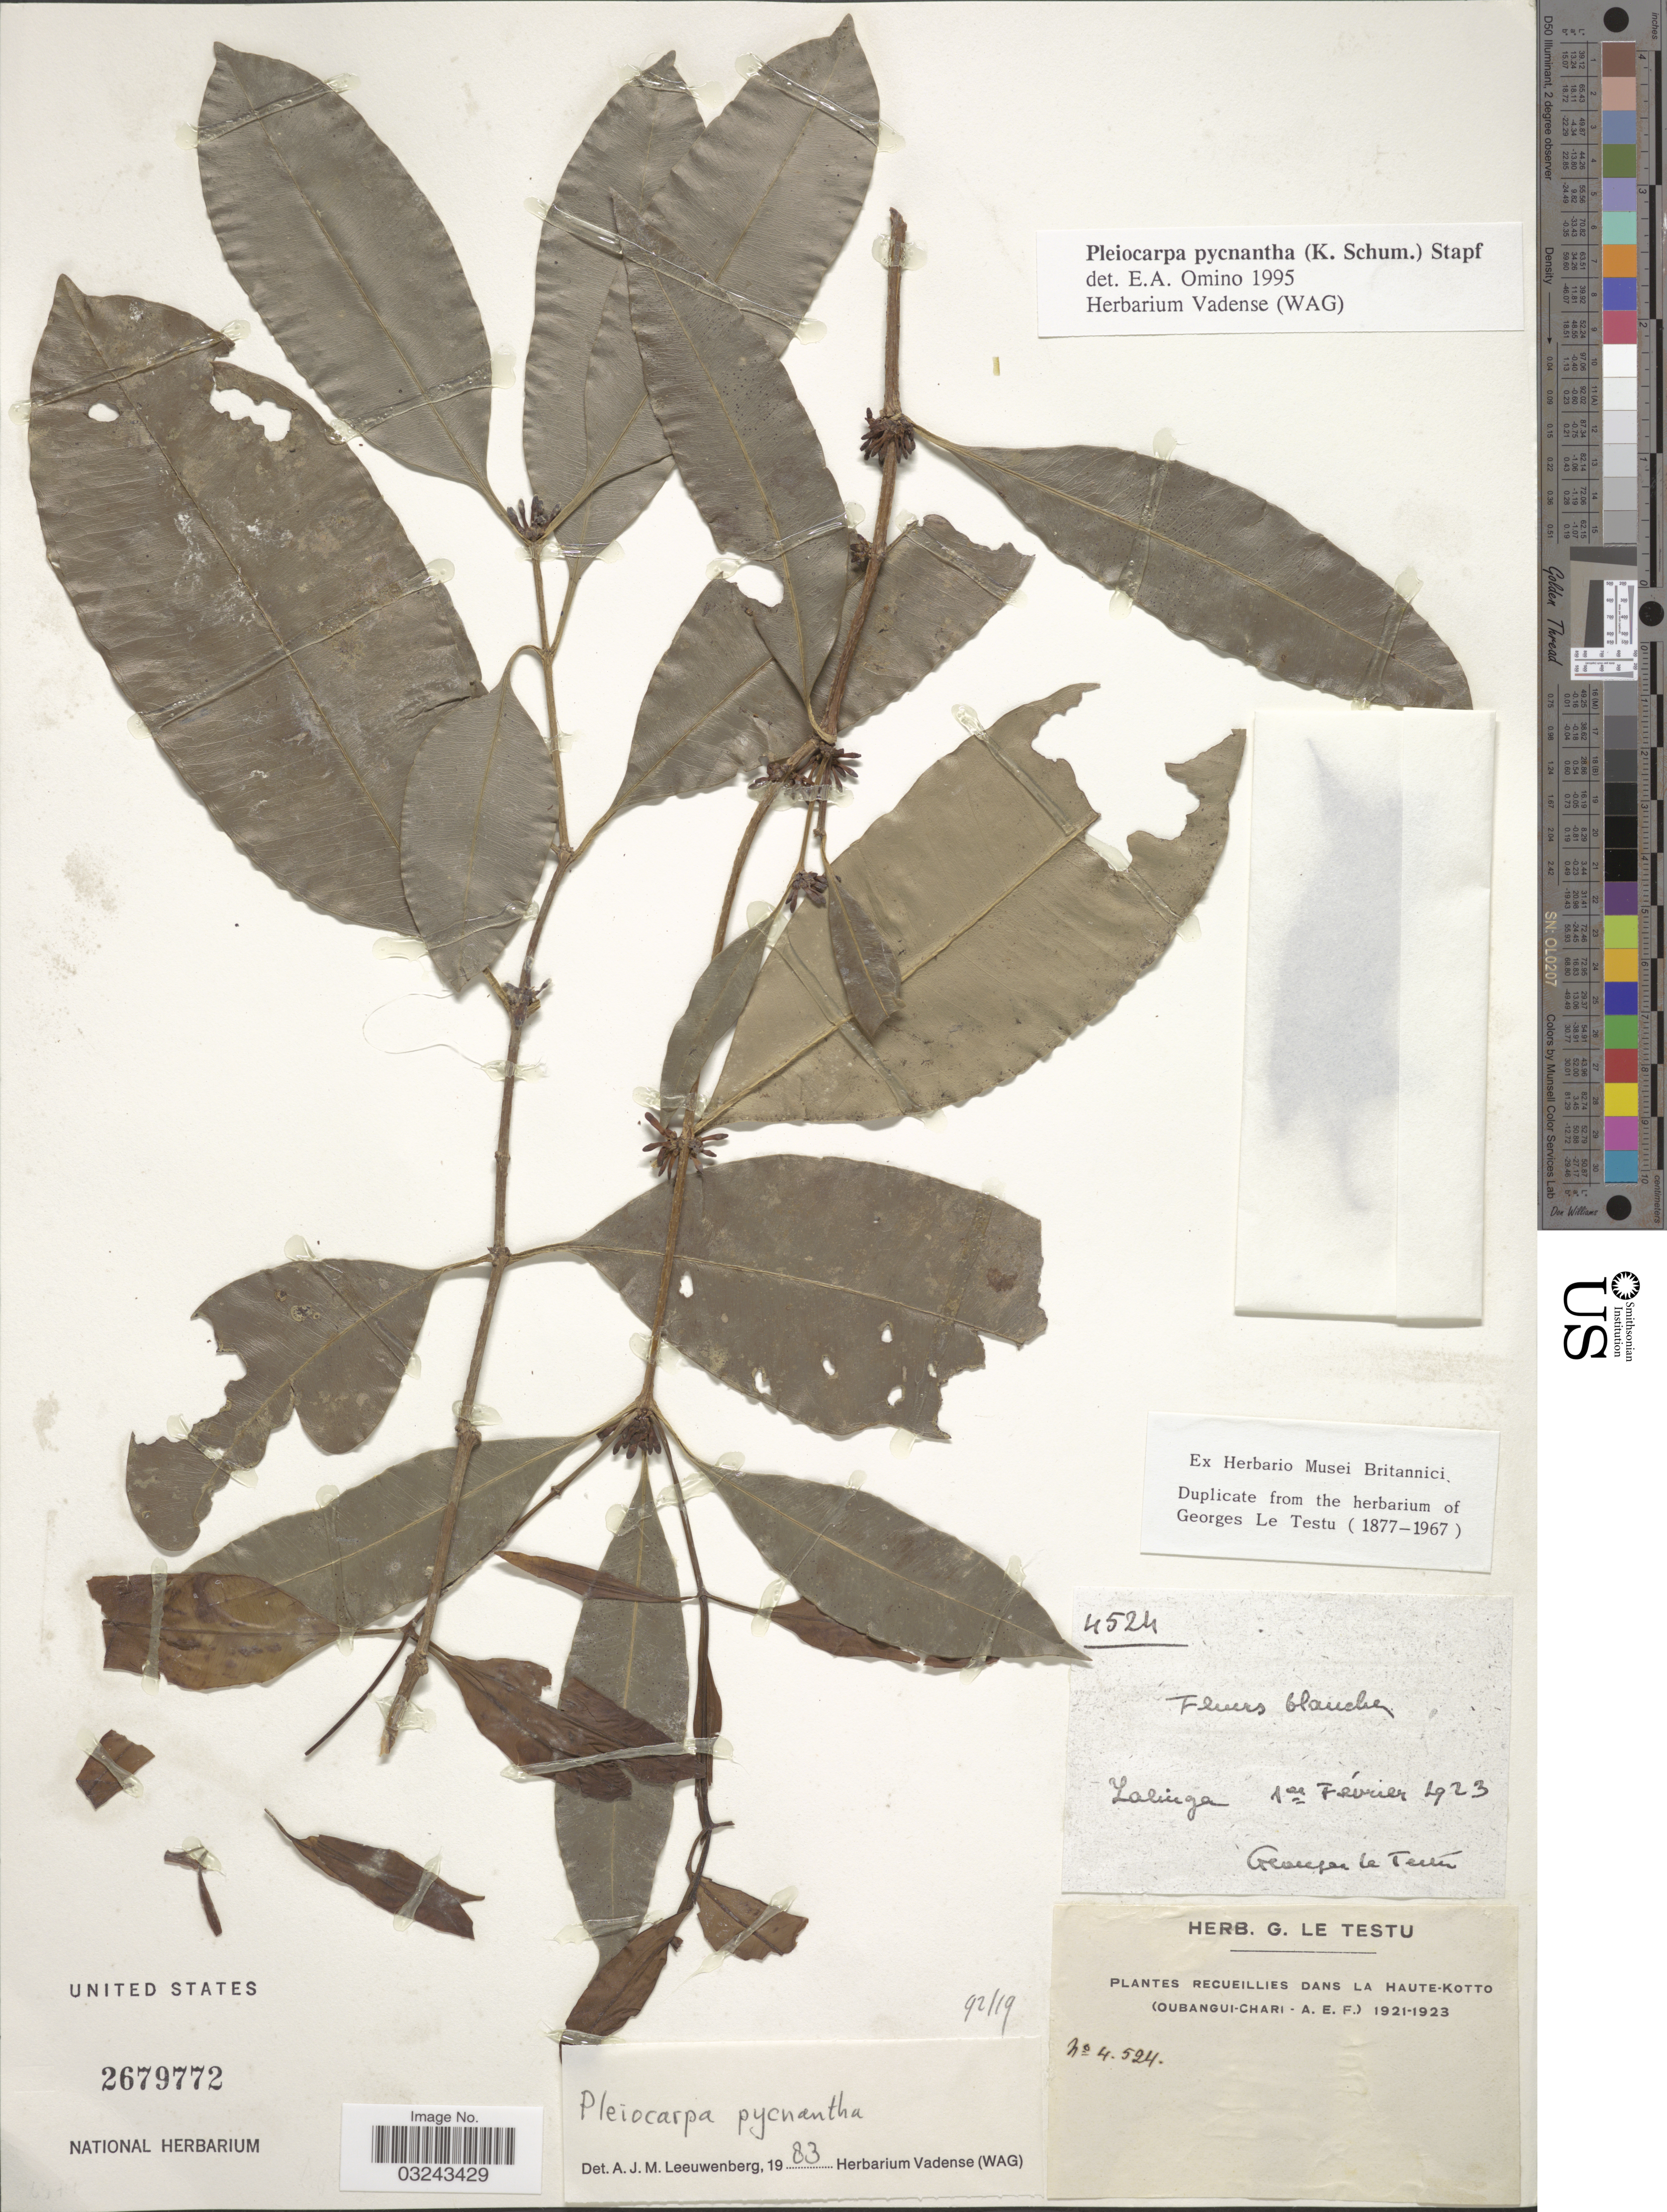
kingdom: Plantae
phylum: Tracheophyta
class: Magnoliopsida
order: Gentianales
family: Apocynaceae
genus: Pleiocarpa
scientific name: Pleiocarpa pycnantha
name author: (K. Schum.) Stapf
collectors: G. Le Testu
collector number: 45824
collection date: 1923-02-01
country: Central African Republic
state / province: Haute-Kotto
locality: ZYalinga, Recueillies dans la Haute-Kotto (Oubangui-Chari - A.E.F.).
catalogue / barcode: US 2679772